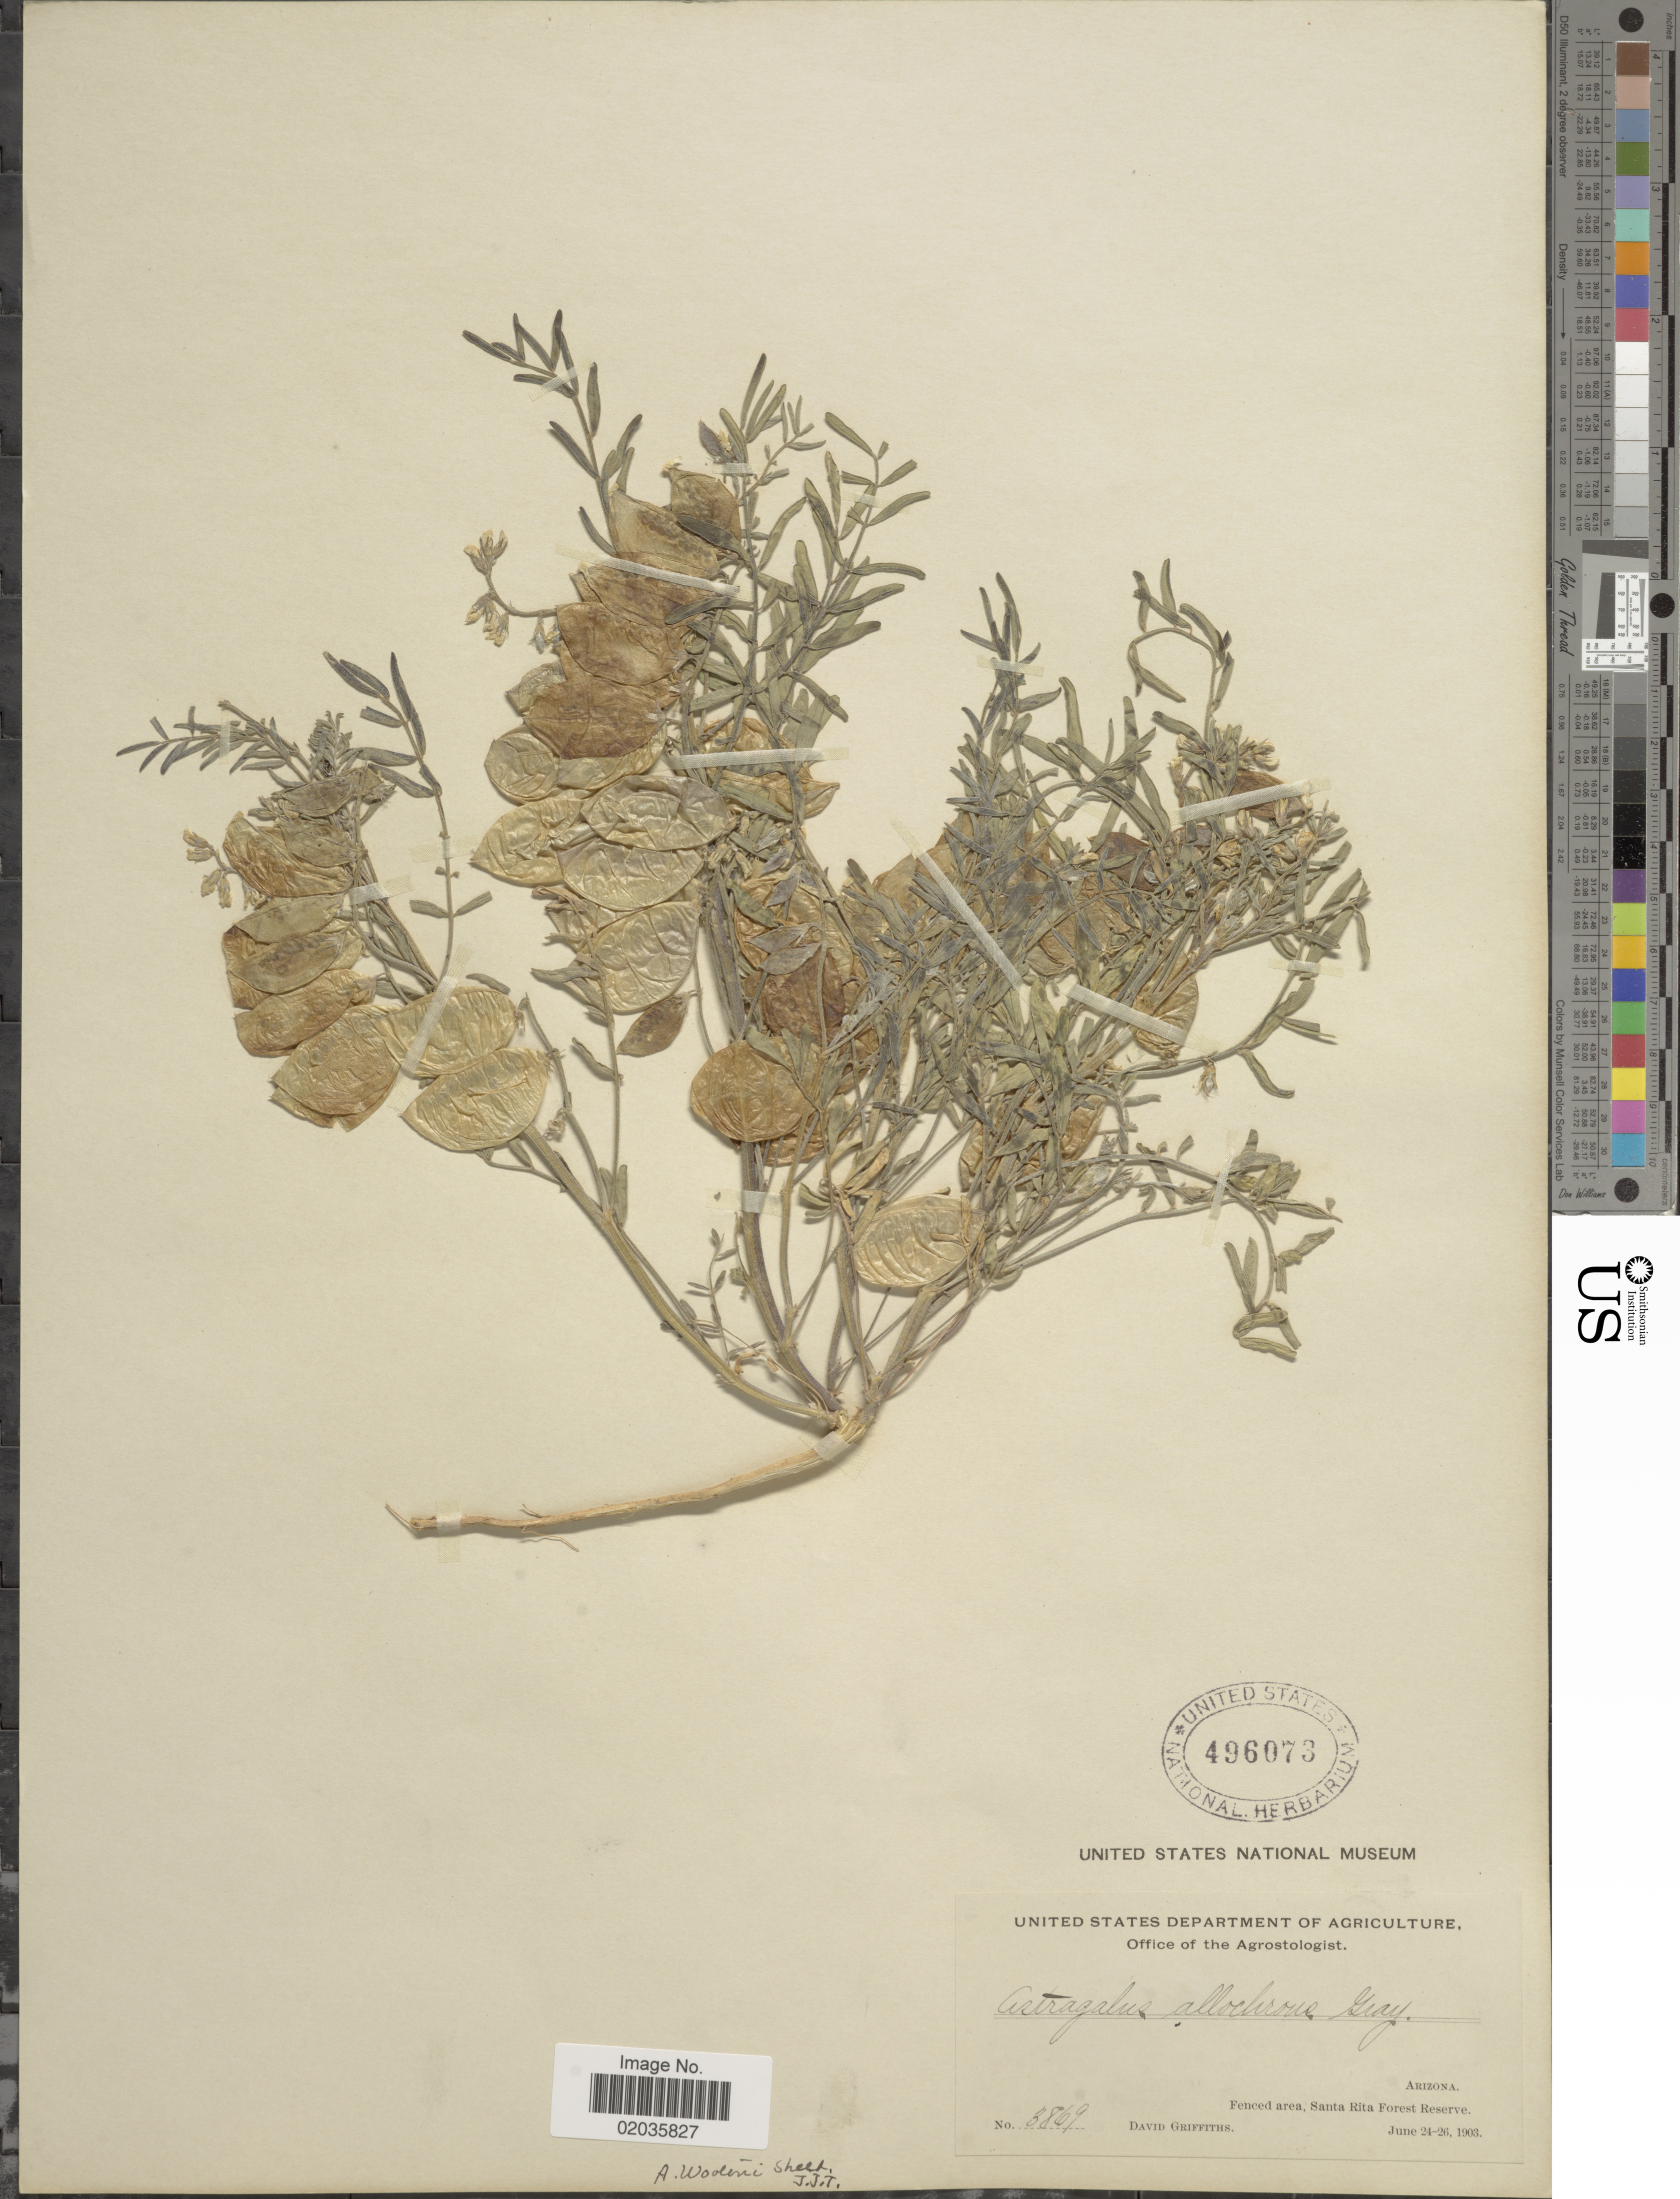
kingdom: Plantae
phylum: Tracheophyta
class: Magnoliopsida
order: Fabales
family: Fabaceae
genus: Astragalus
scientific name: Astragalus wootonii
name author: E. Sheld.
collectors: D. Griffths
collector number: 3869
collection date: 1903-06-24/1903-06-26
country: United States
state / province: Arizona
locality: Fenced area, Santa Rita Forest Reserve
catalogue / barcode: US 496073